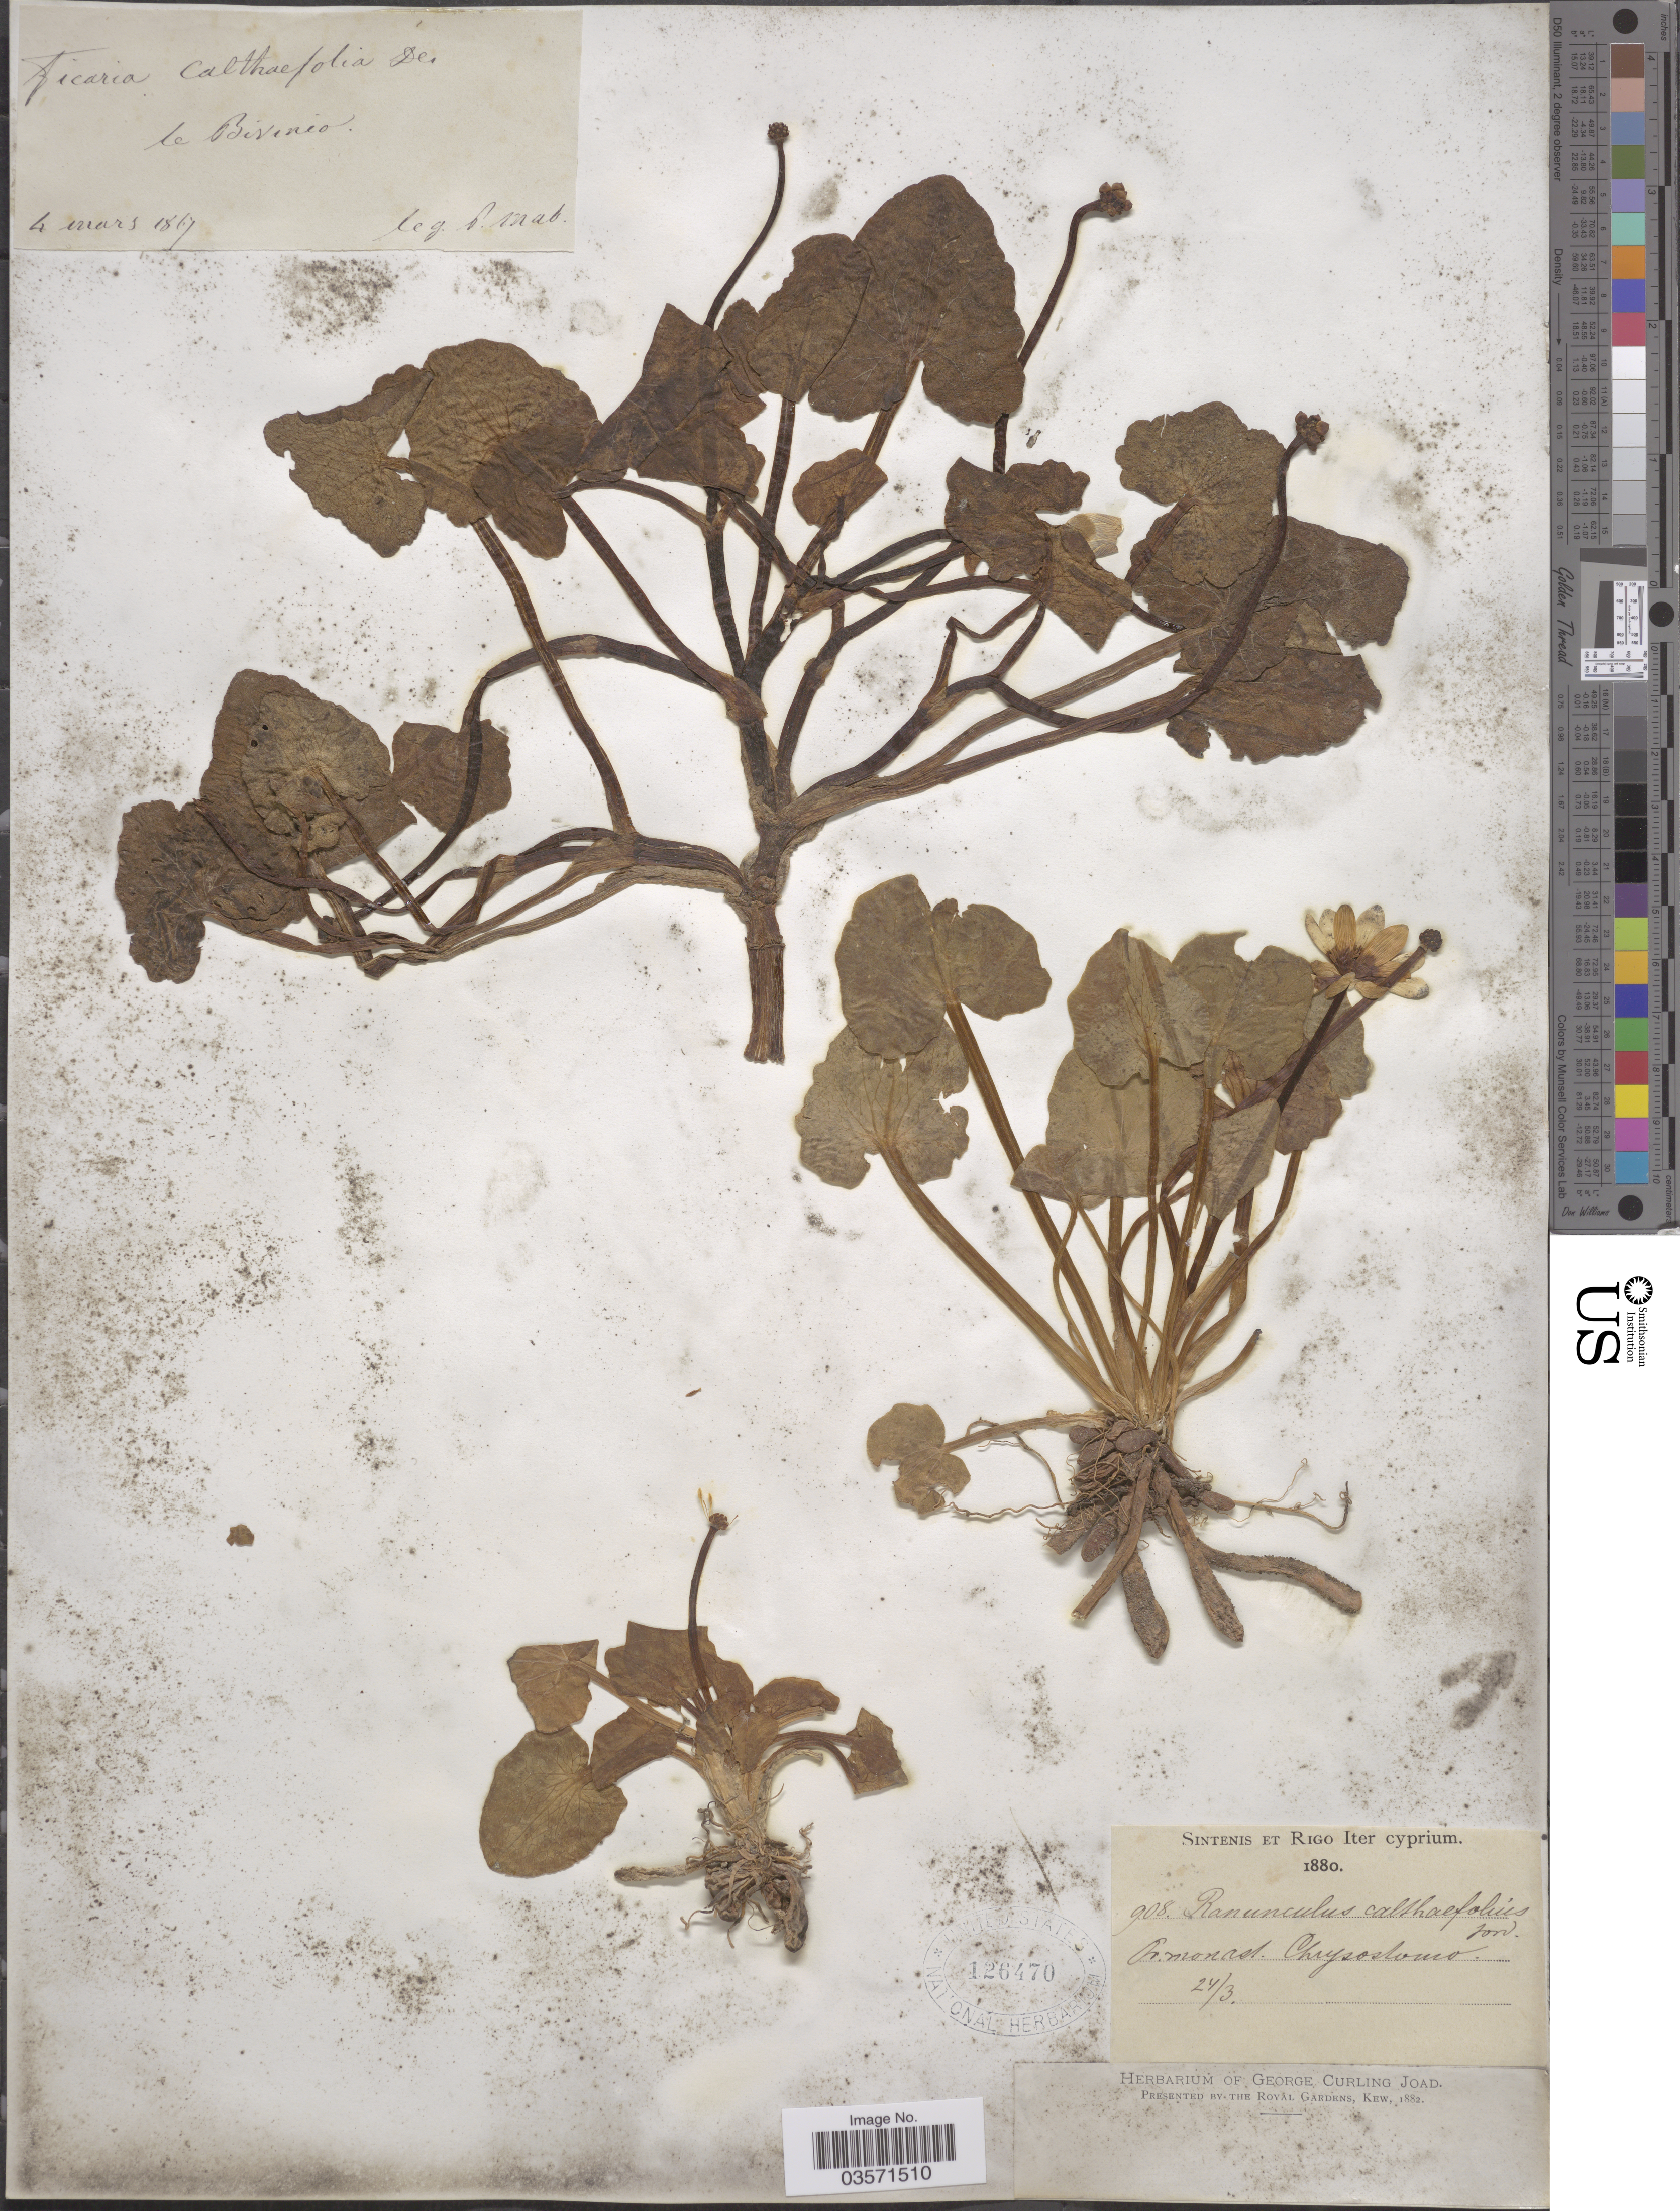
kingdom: Plantae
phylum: Tracheophyta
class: Magnoliopsida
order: Ranunculales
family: Ranunculaceae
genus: Ficaria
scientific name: Ficaria verna subsp. calthifolia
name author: (Rchb. f.) Nyman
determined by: Strong, M. T., (US), Smithsonian Institution - National Museum of Natural History (UNITED STATES)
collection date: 1867-03-04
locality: Le Bivinio. [interpreted]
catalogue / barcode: US 126470-2